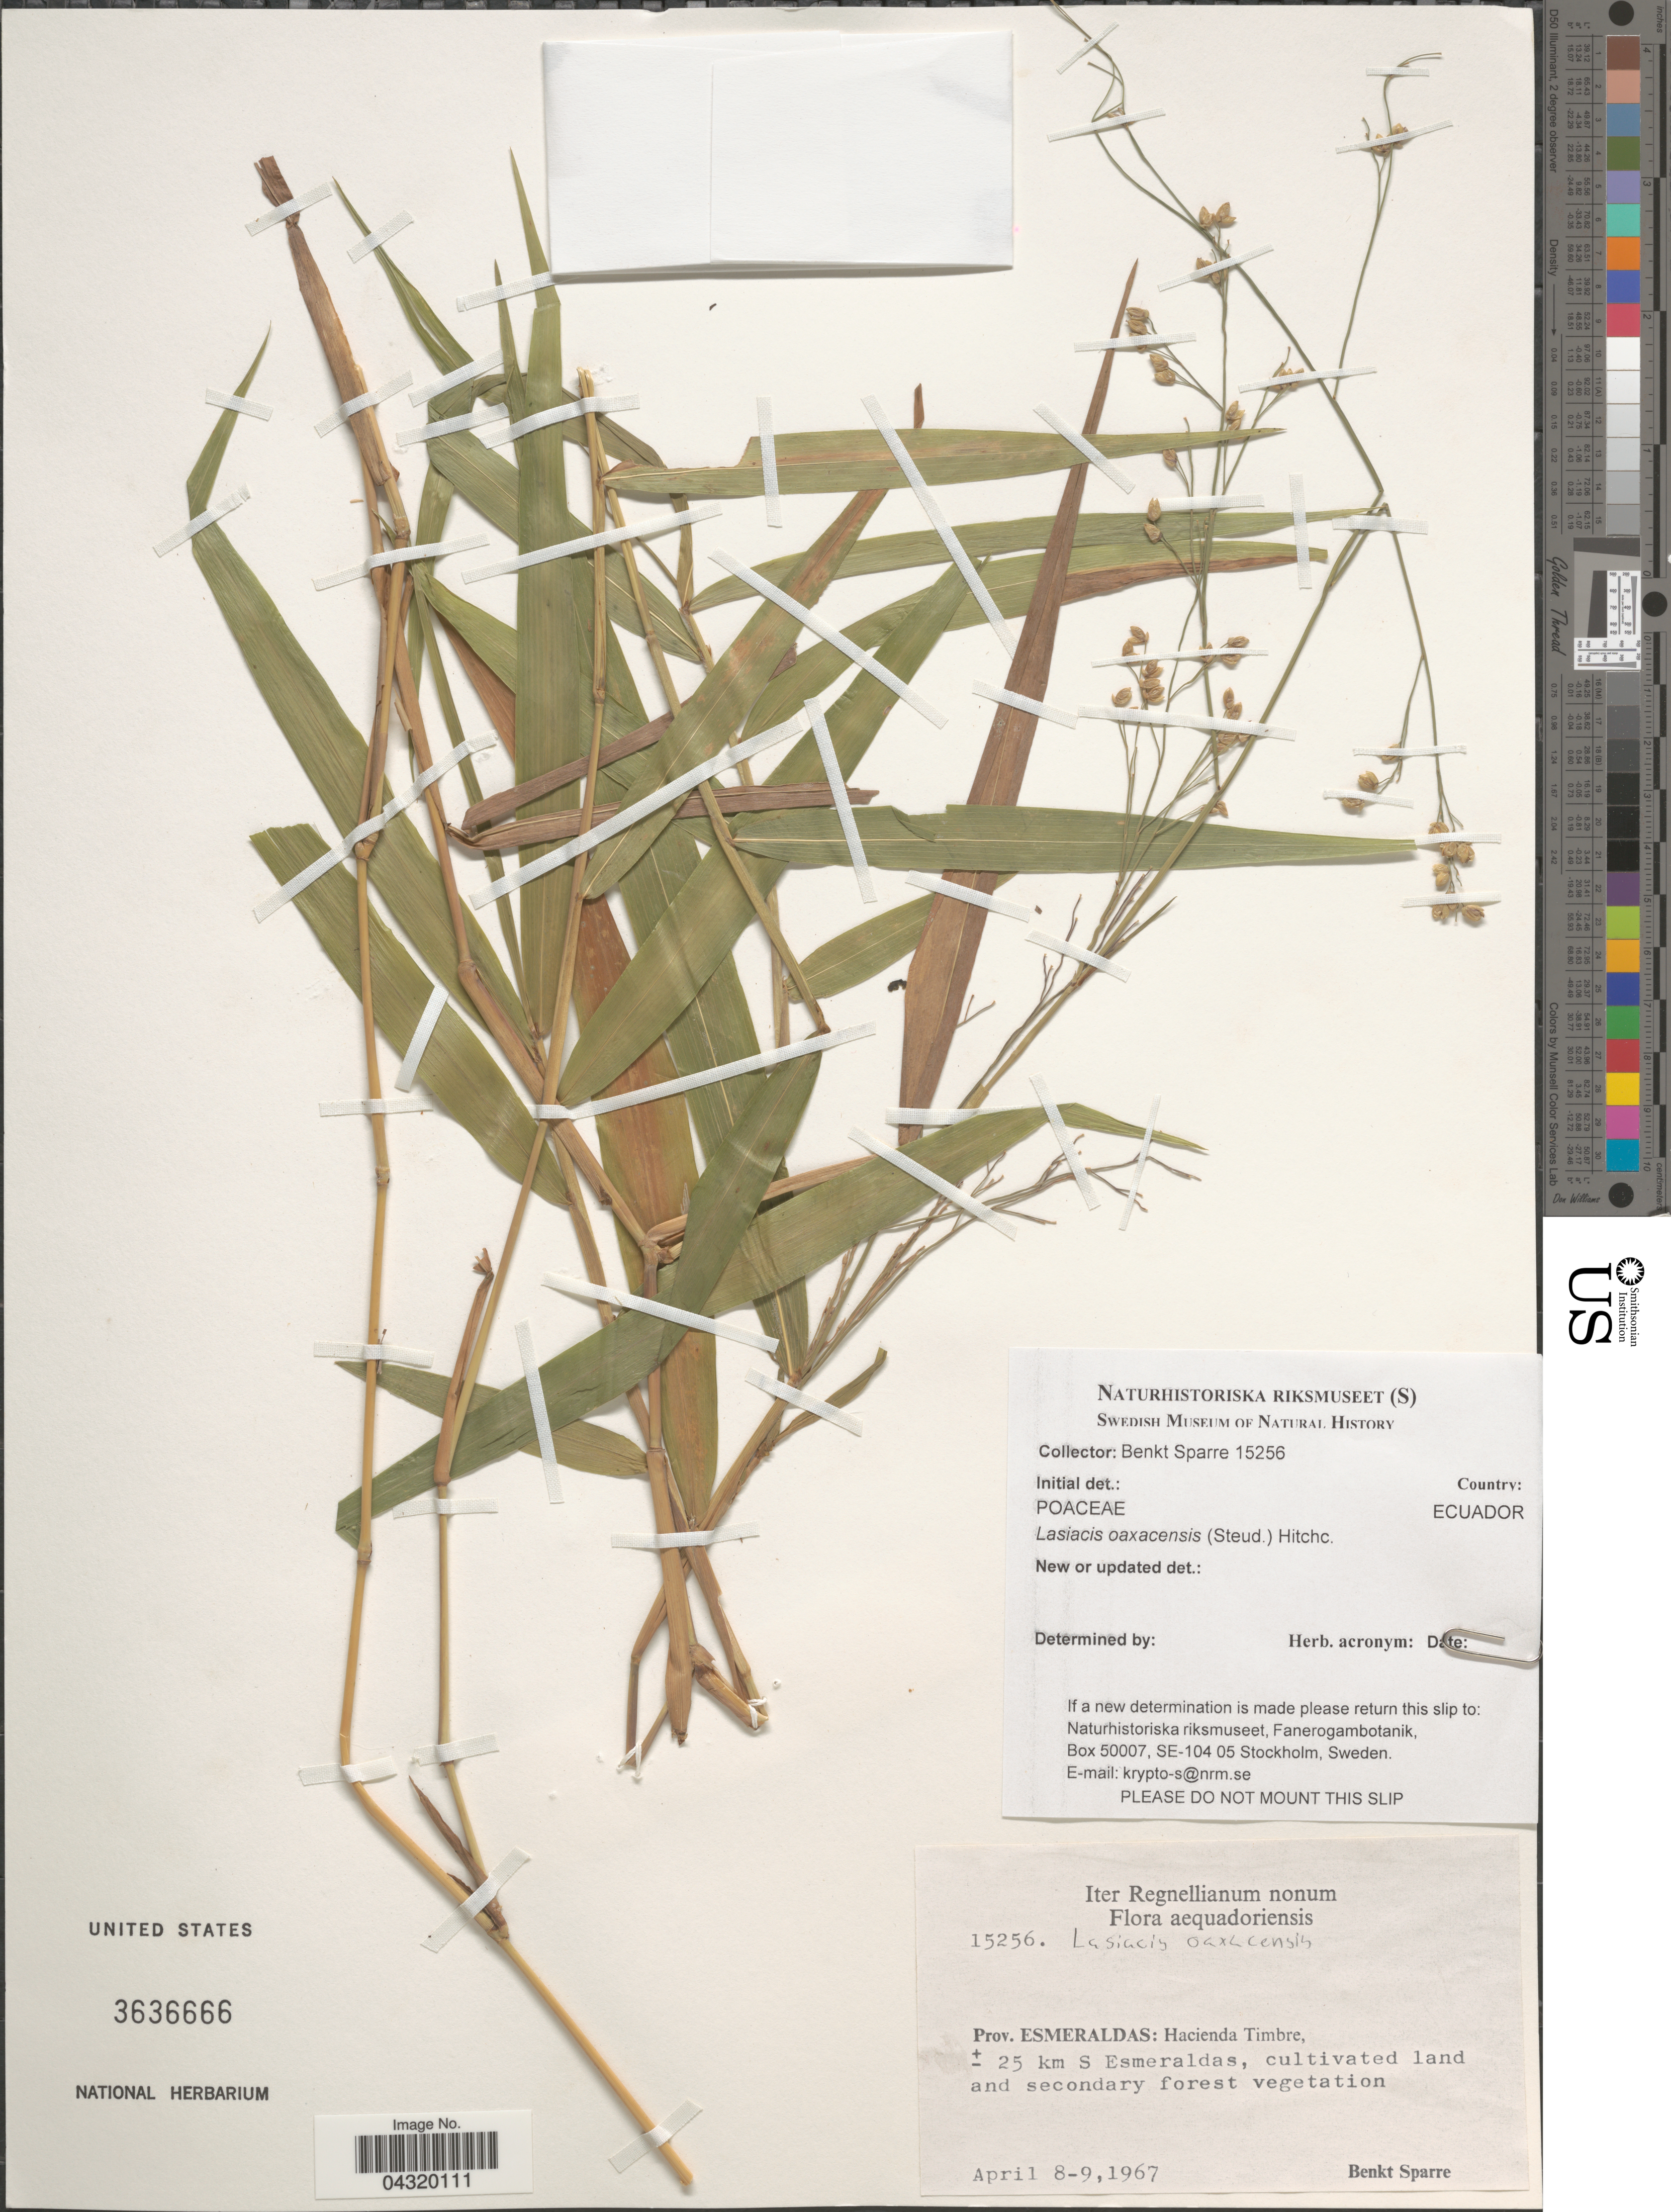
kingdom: Plantae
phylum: Tracheophyta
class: Liliopsida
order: Poales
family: Poaceae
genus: Lasiacis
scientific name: Lasiacis oaxacensis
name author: (Steud.) Hitchc.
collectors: B. Sparre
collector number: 15256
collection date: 1967-04-08/1967-04-09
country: Ecuador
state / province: Esmeraldas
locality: Iter Regnellianum nonum. Aequadoriensis. Hacienda Timbre, ± 25 km S Esmeraldas.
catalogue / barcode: US 3636666